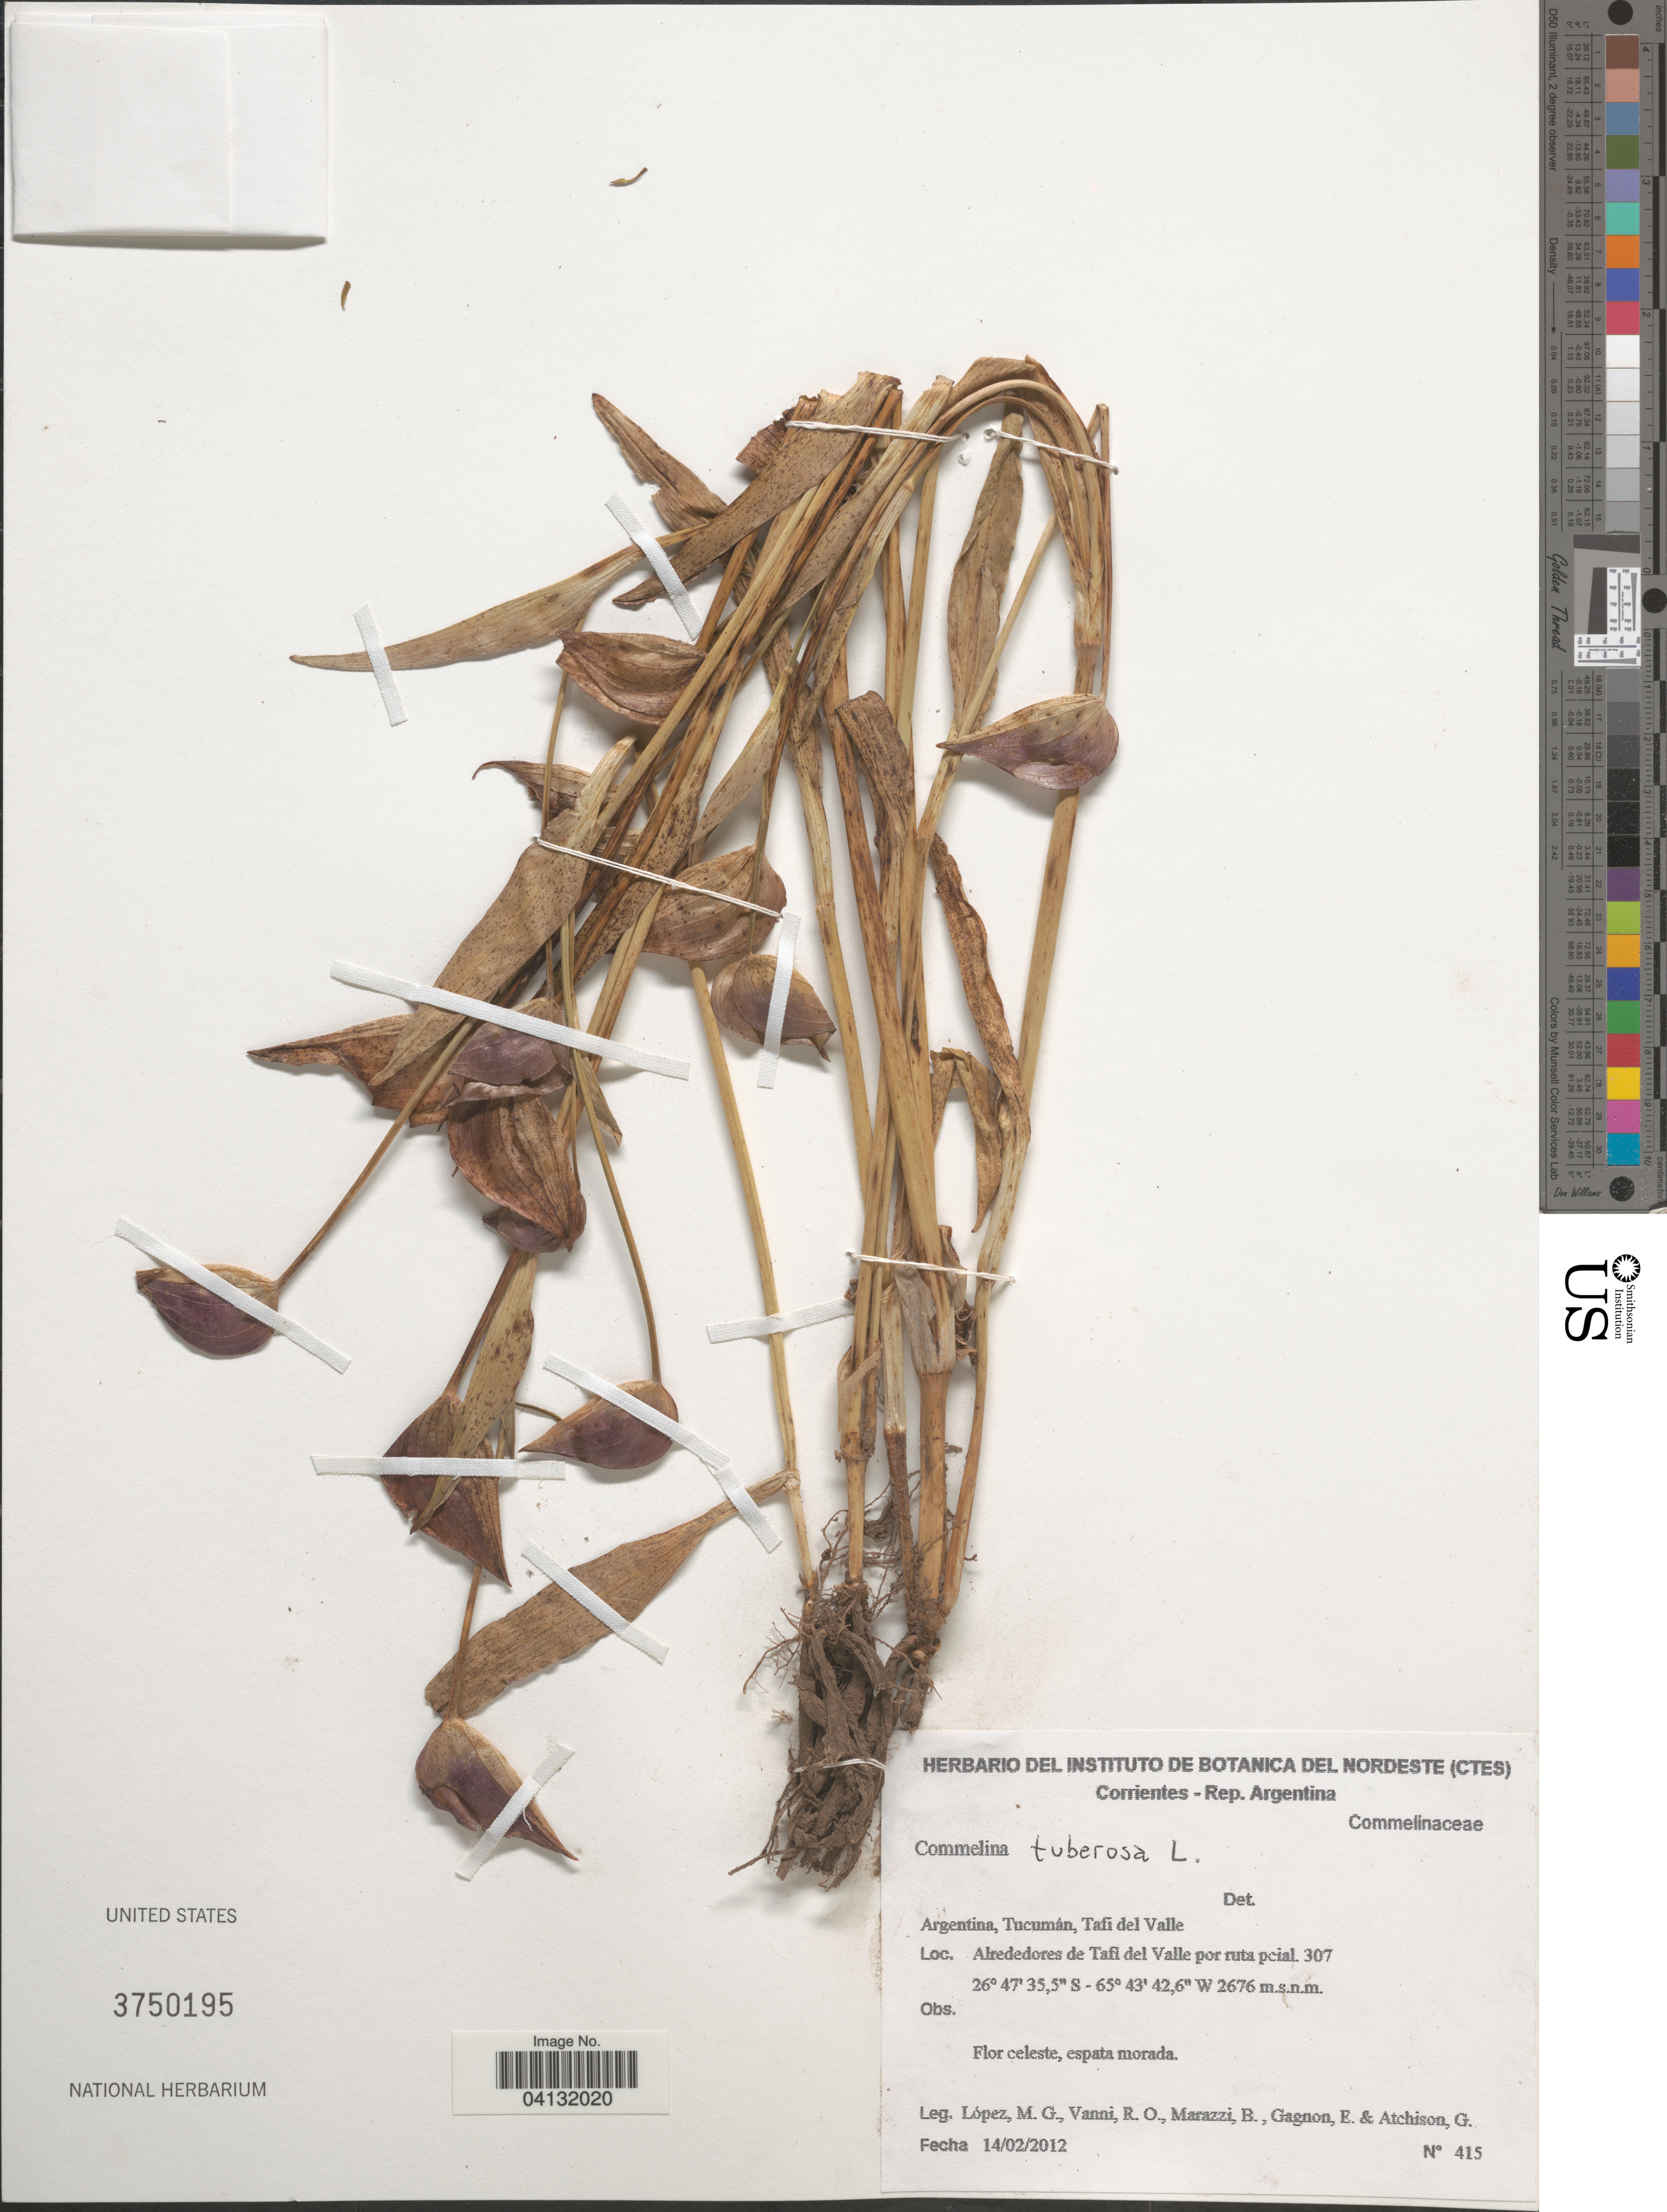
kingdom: Plantae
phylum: Tracheophyta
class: Liliopsida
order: Commelinales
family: Commelinaceae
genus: Commelina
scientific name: Commelina tuberosa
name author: L.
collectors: M. López, R. O. Vanni, B. Marazzi, E. Gagnon & G. Atchison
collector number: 415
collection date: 2012-02-14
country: Argentina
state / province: Tucuman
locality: Tafi del Valle. Alrededores de Tafi del Valle por ruta pcial. 307.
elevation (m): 2676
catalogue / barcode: US 3750195